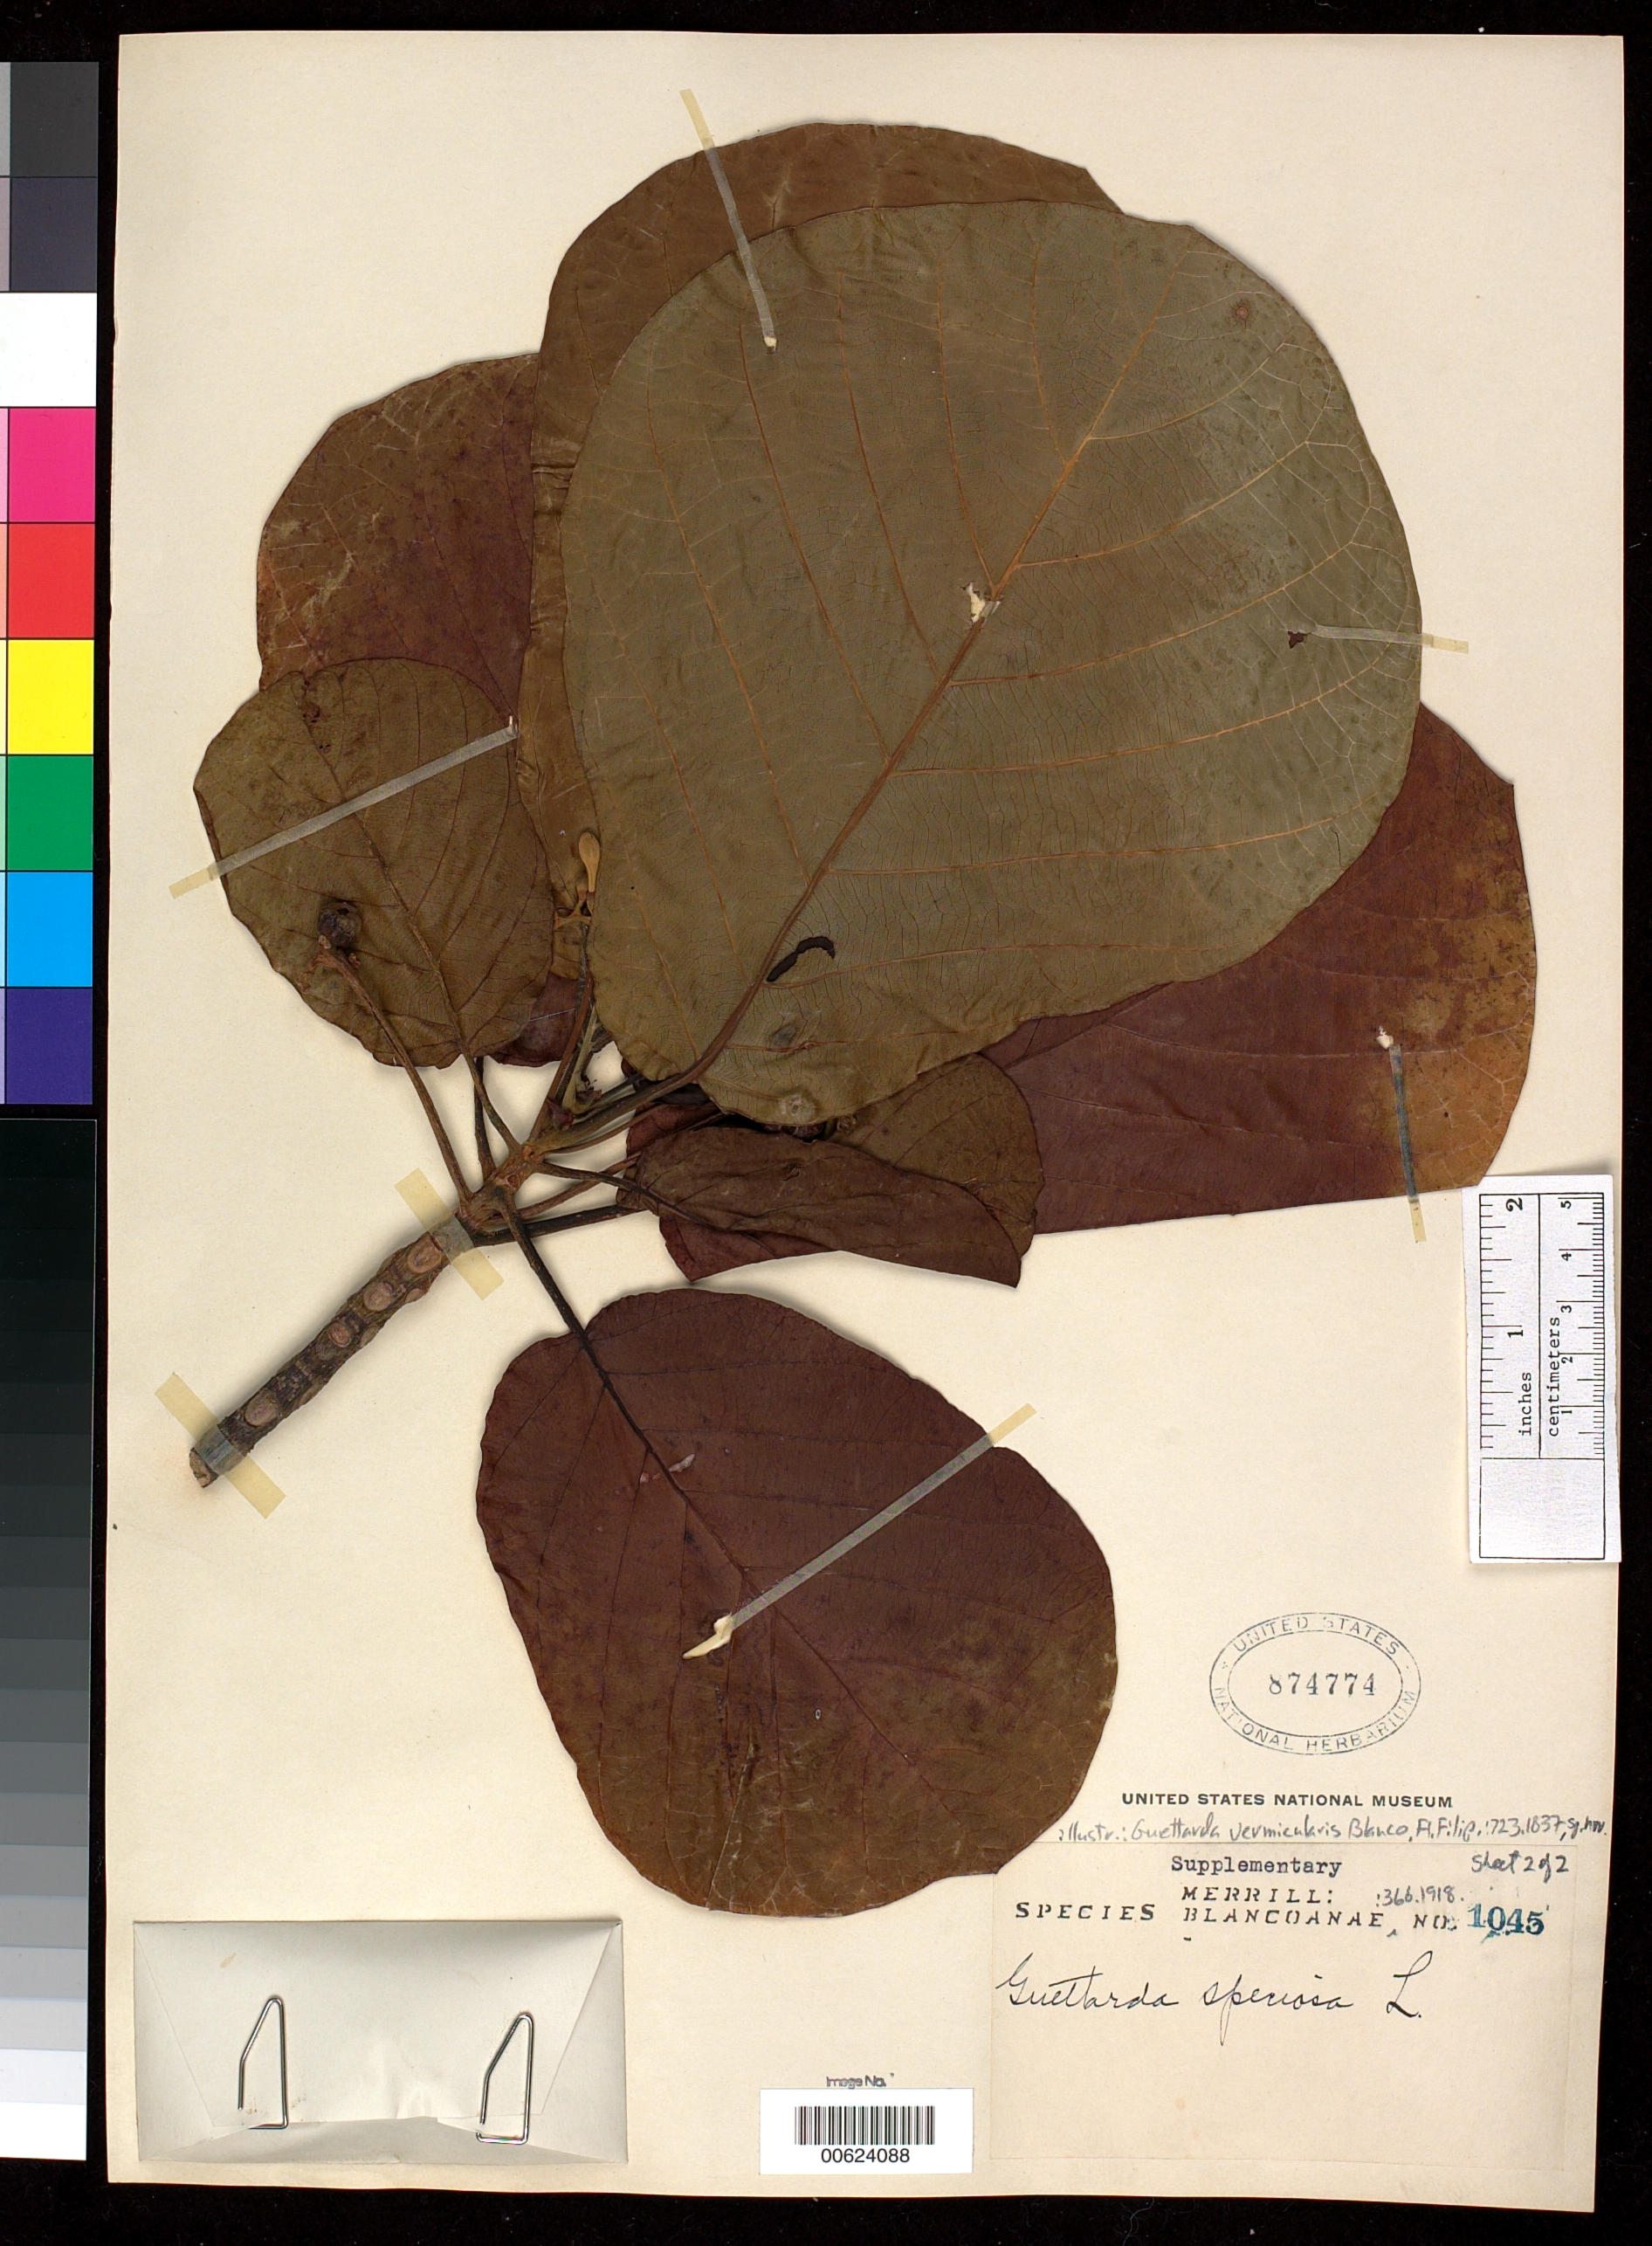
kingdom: Plantae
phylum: Tracheophyta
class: Magnoliopsida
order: Gentianales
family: Rubiaceae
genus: Guettarda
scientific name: Guettarda speciosa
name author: L.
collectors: E. D. Merrill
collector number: Sp. Blancoan. 1045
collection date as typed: Nov 1916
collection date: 1916-11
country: Philippines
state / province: Ilocos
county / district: Ilocos Norte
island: Luzon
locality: Pasuquin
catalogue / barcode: US 874774